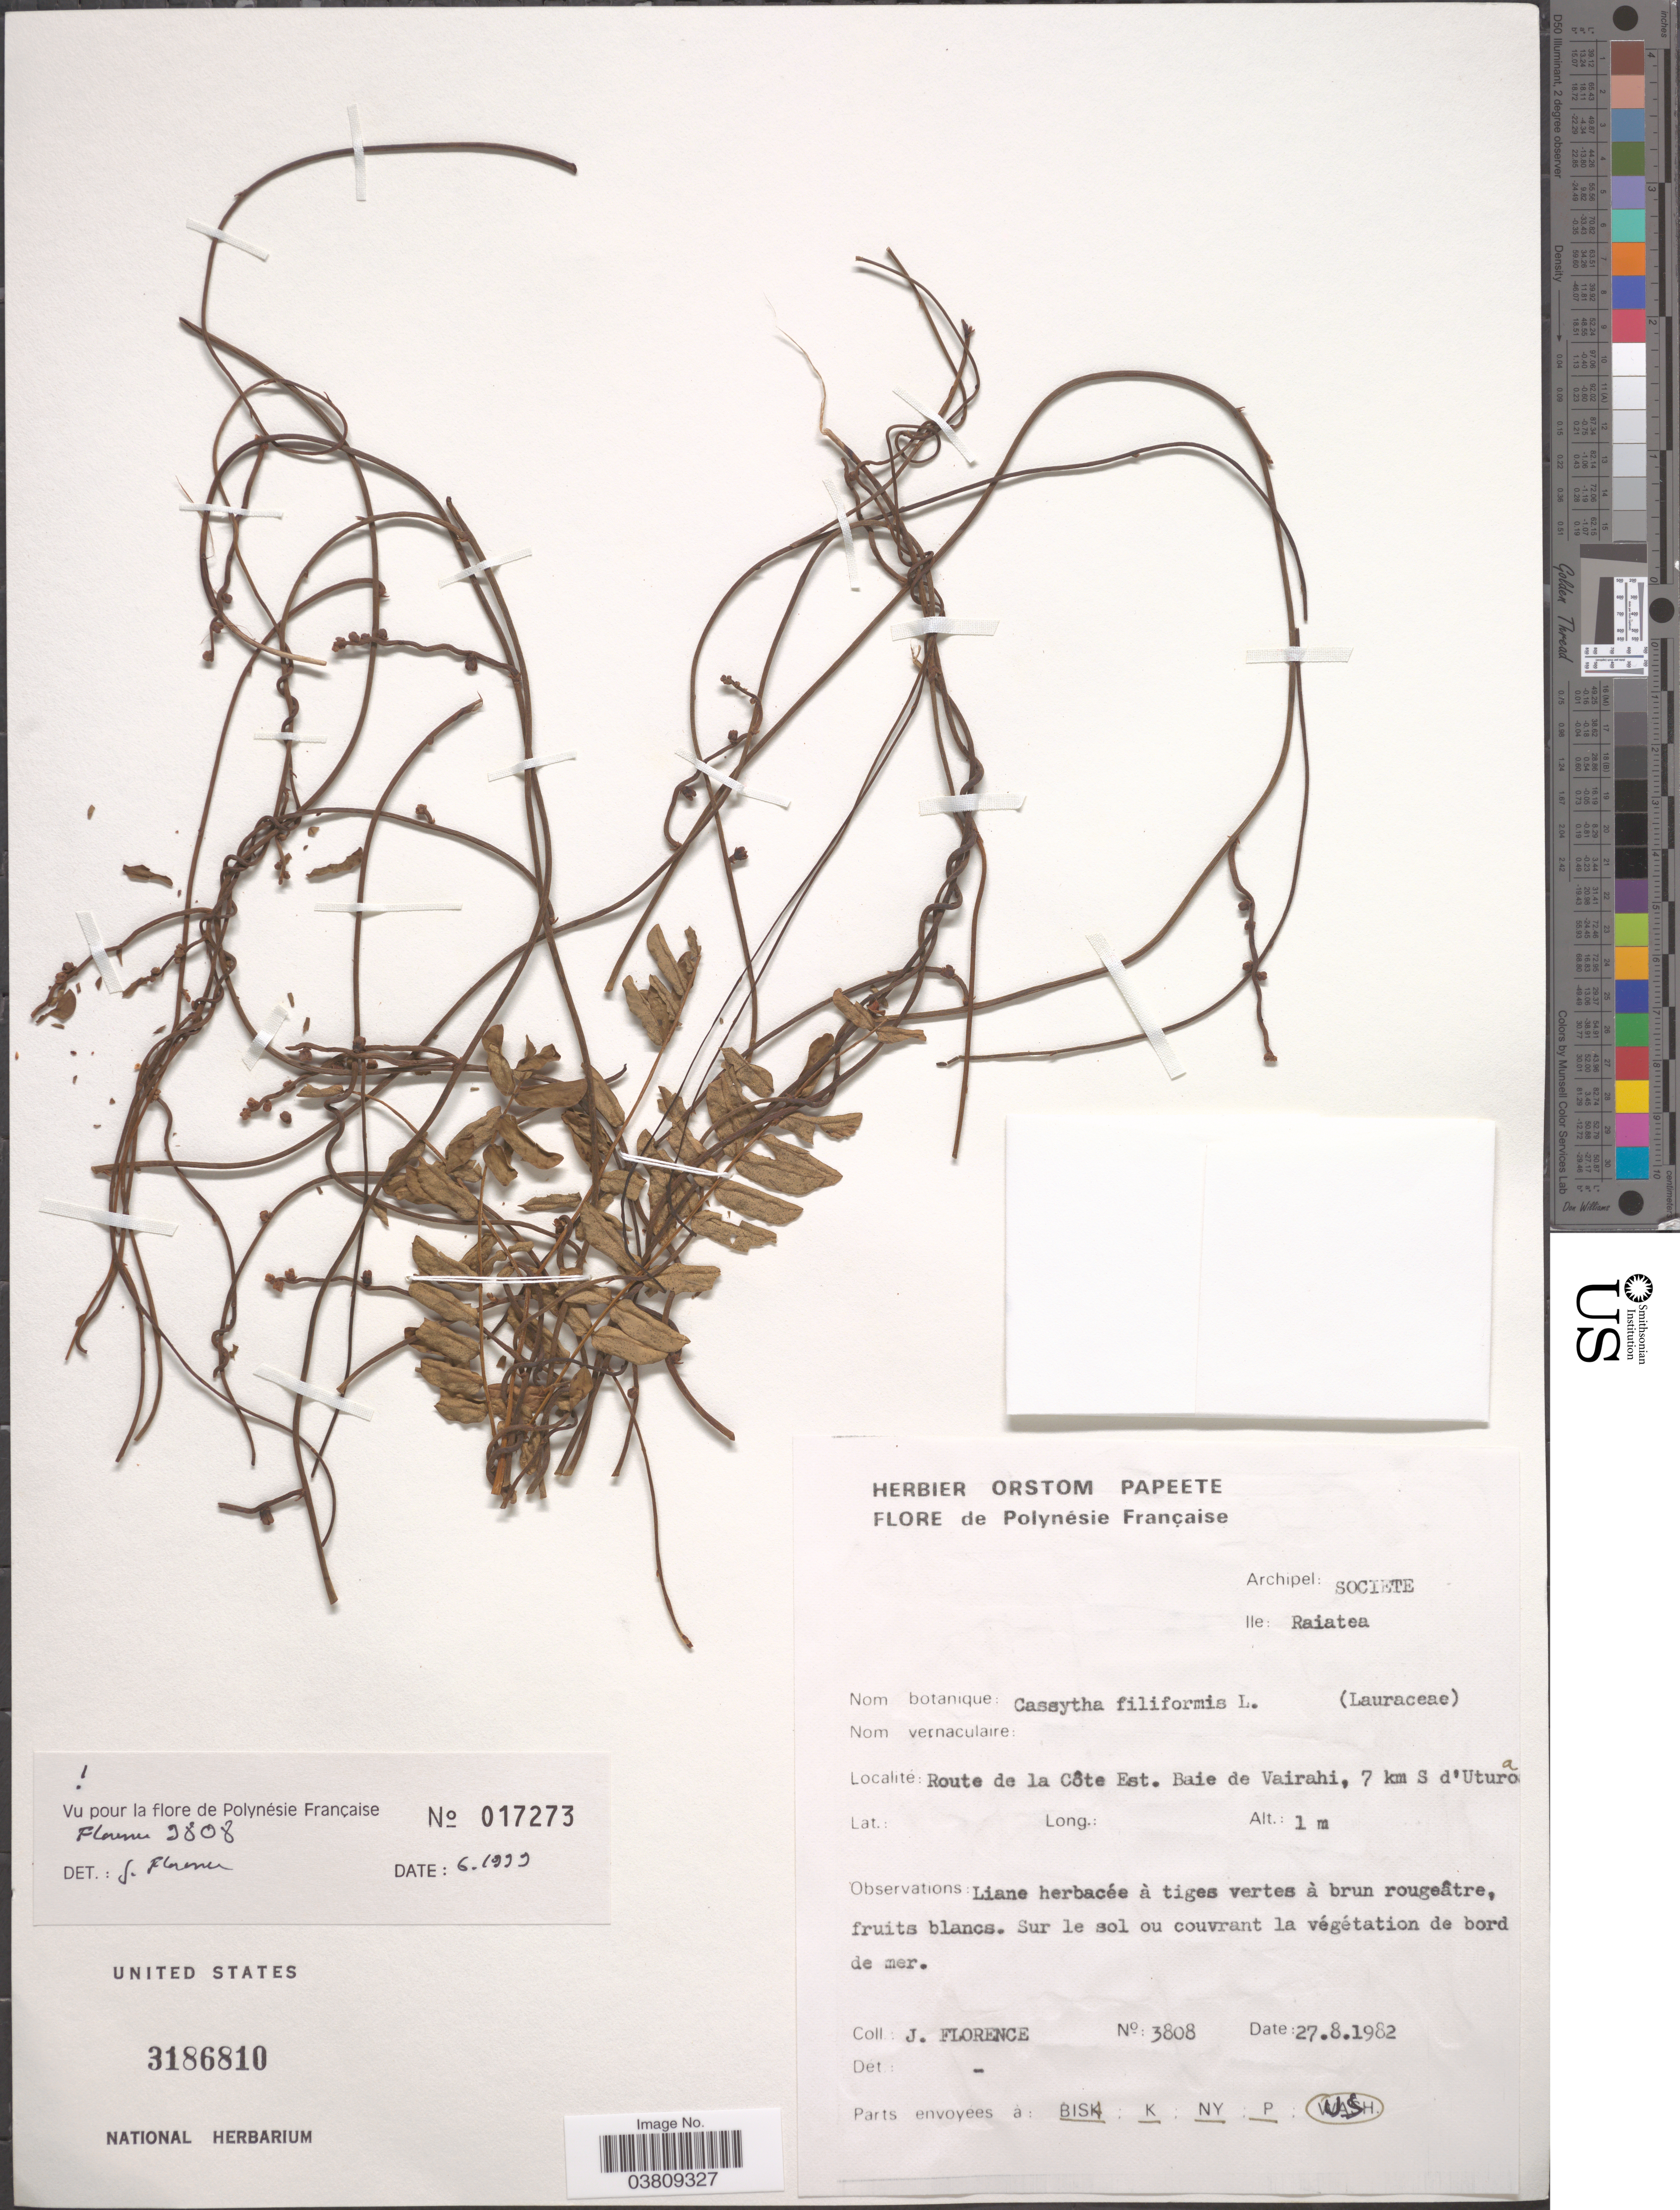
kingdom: Plantae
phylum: Tracheophyta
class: Magnoliopsida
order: Laurales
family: Lauraceae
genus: Cassytha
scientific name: Cassytha filiformis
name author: L.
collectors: J. Florence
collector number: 3808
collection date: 1982-08-27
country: French Polynesia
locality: Archipel: Societe Ile: Raiatea. Route de la Côte Est. Baie de Vairahi, 7 km S d'Uturoa.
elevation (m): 1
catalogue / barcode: US 3186810